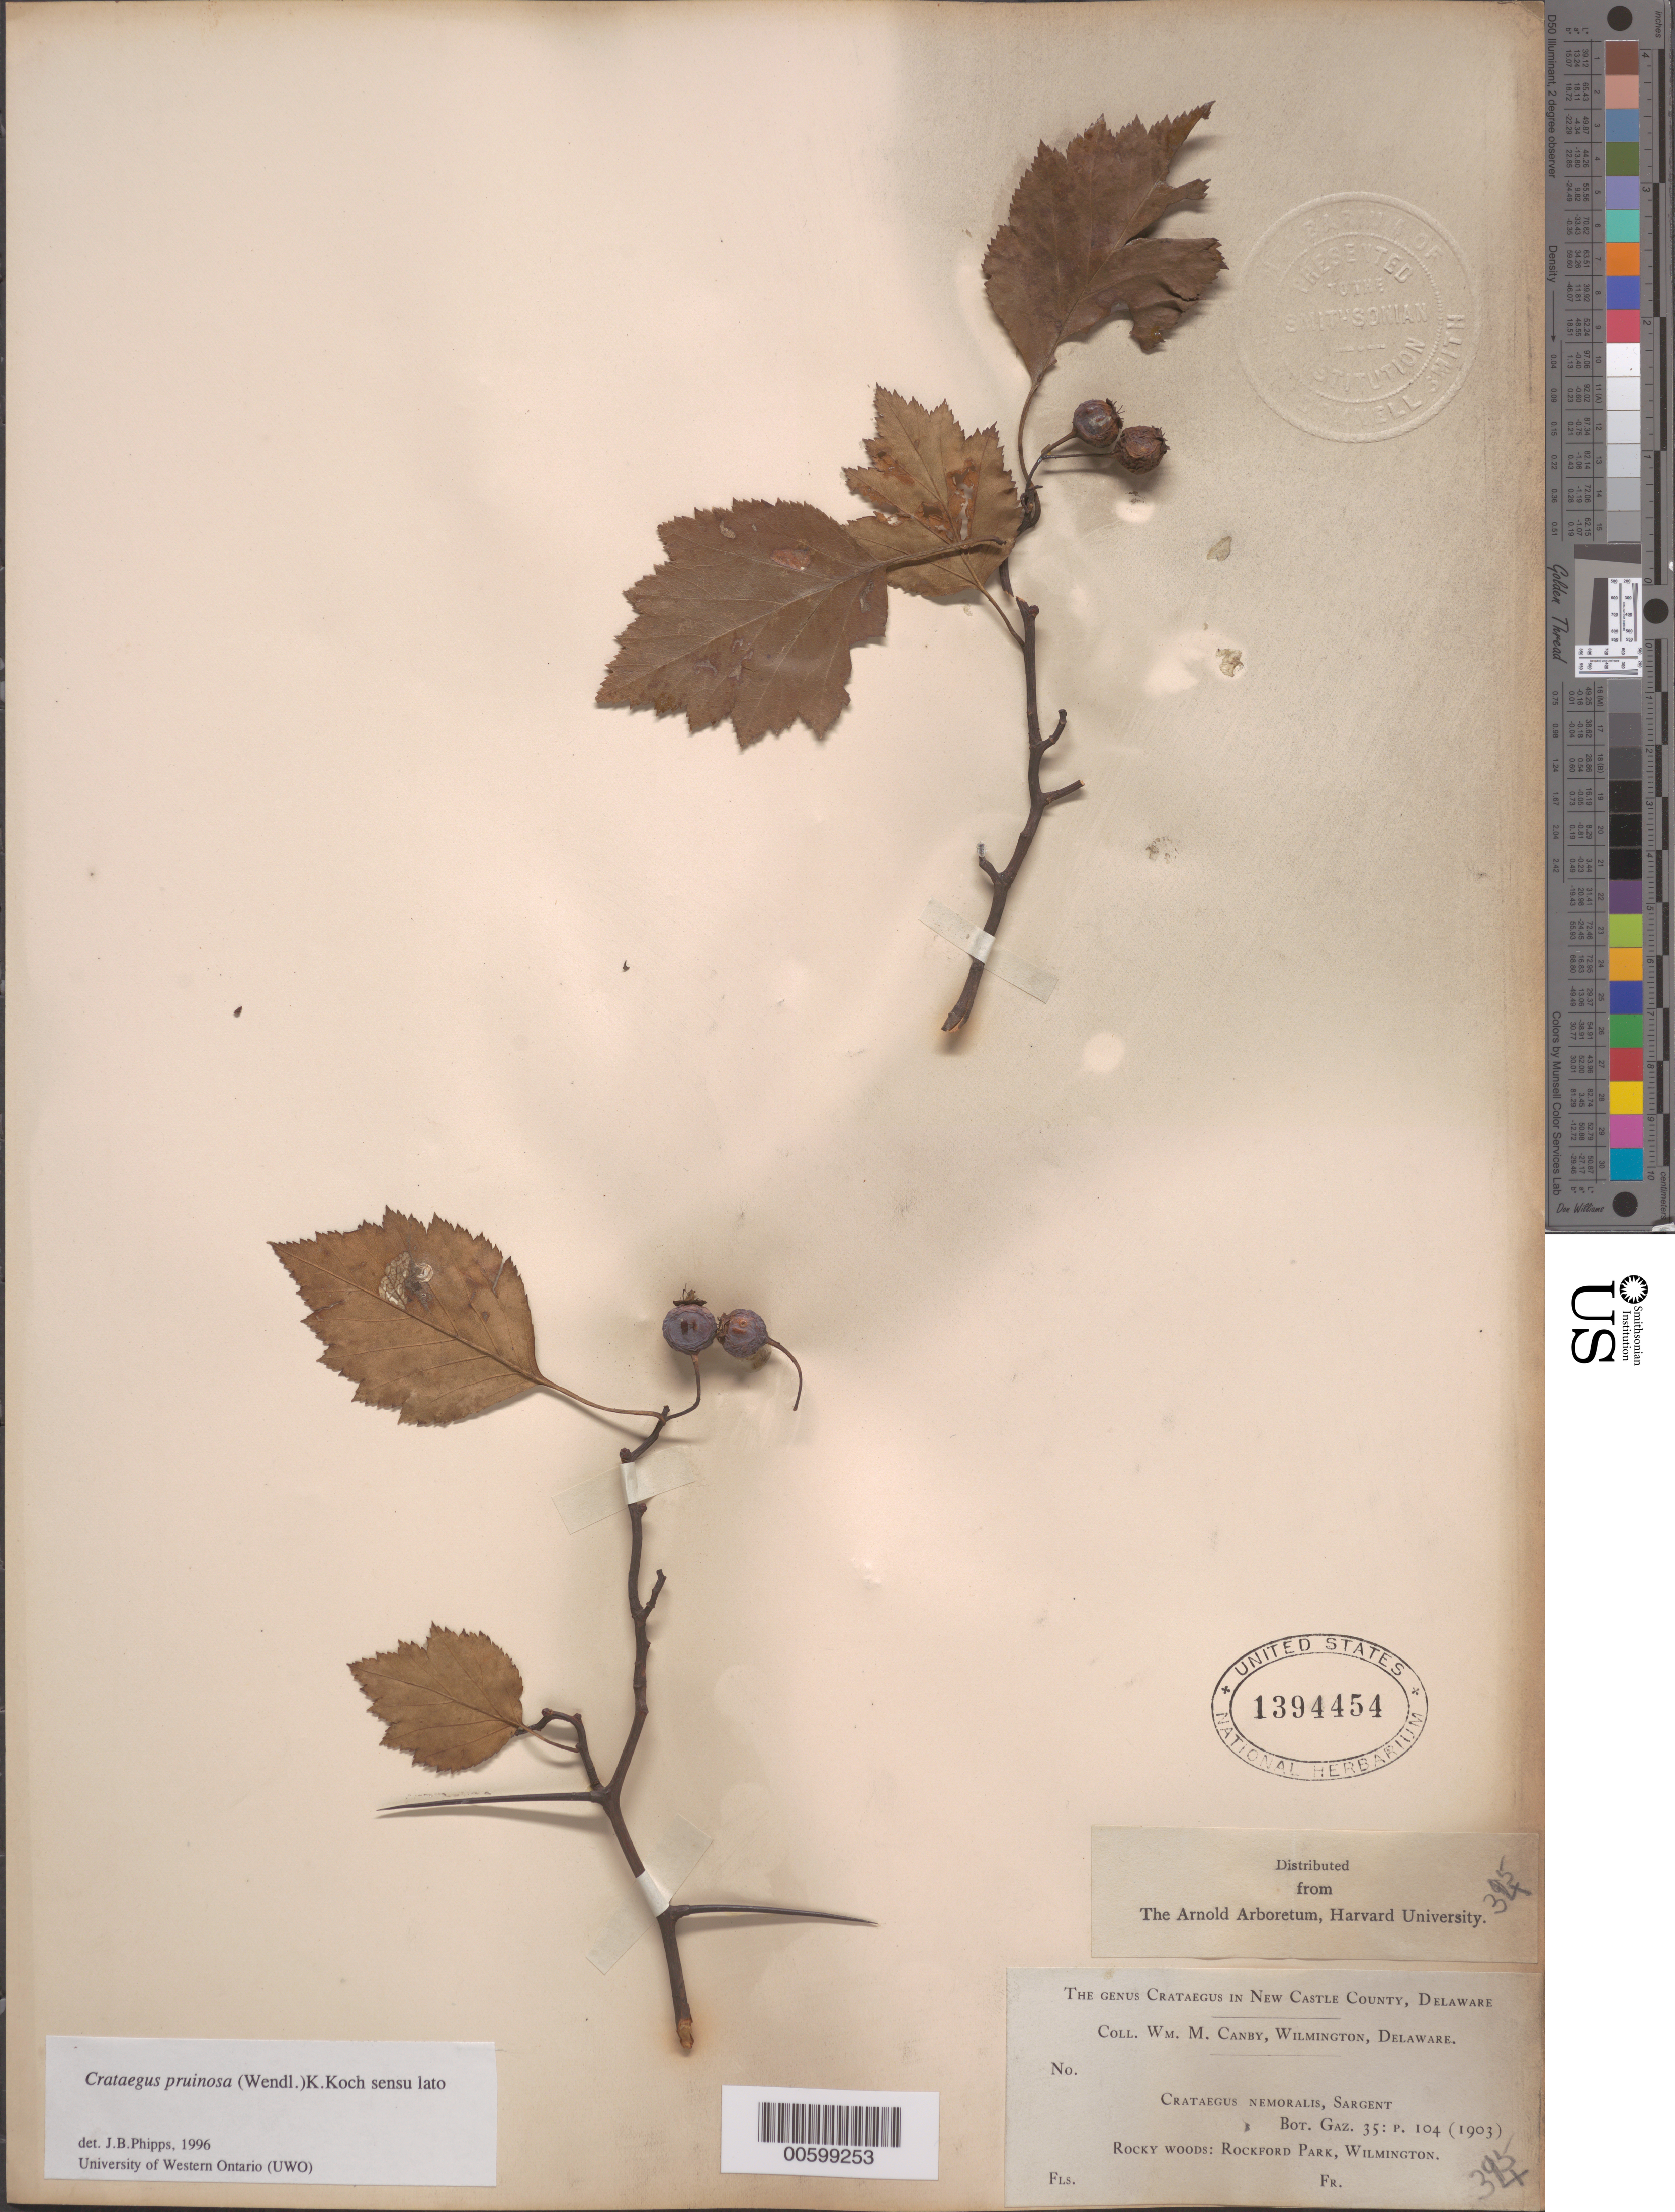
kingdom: Plantae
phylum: Tracheophyta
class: Magnoliopsida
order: Rosales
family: Rosaceae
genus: Crataegus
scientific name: Crataegus pruinosa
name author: (H.L. Wendl.) K. Koch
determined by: Phipps, James B., (UWO), University of Western Ontario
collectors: W. M. Canby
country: United States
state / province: Delaware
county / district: New Castle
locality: Rockford Park, Wilmington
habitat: Rocky woods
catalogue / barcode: US 1394454